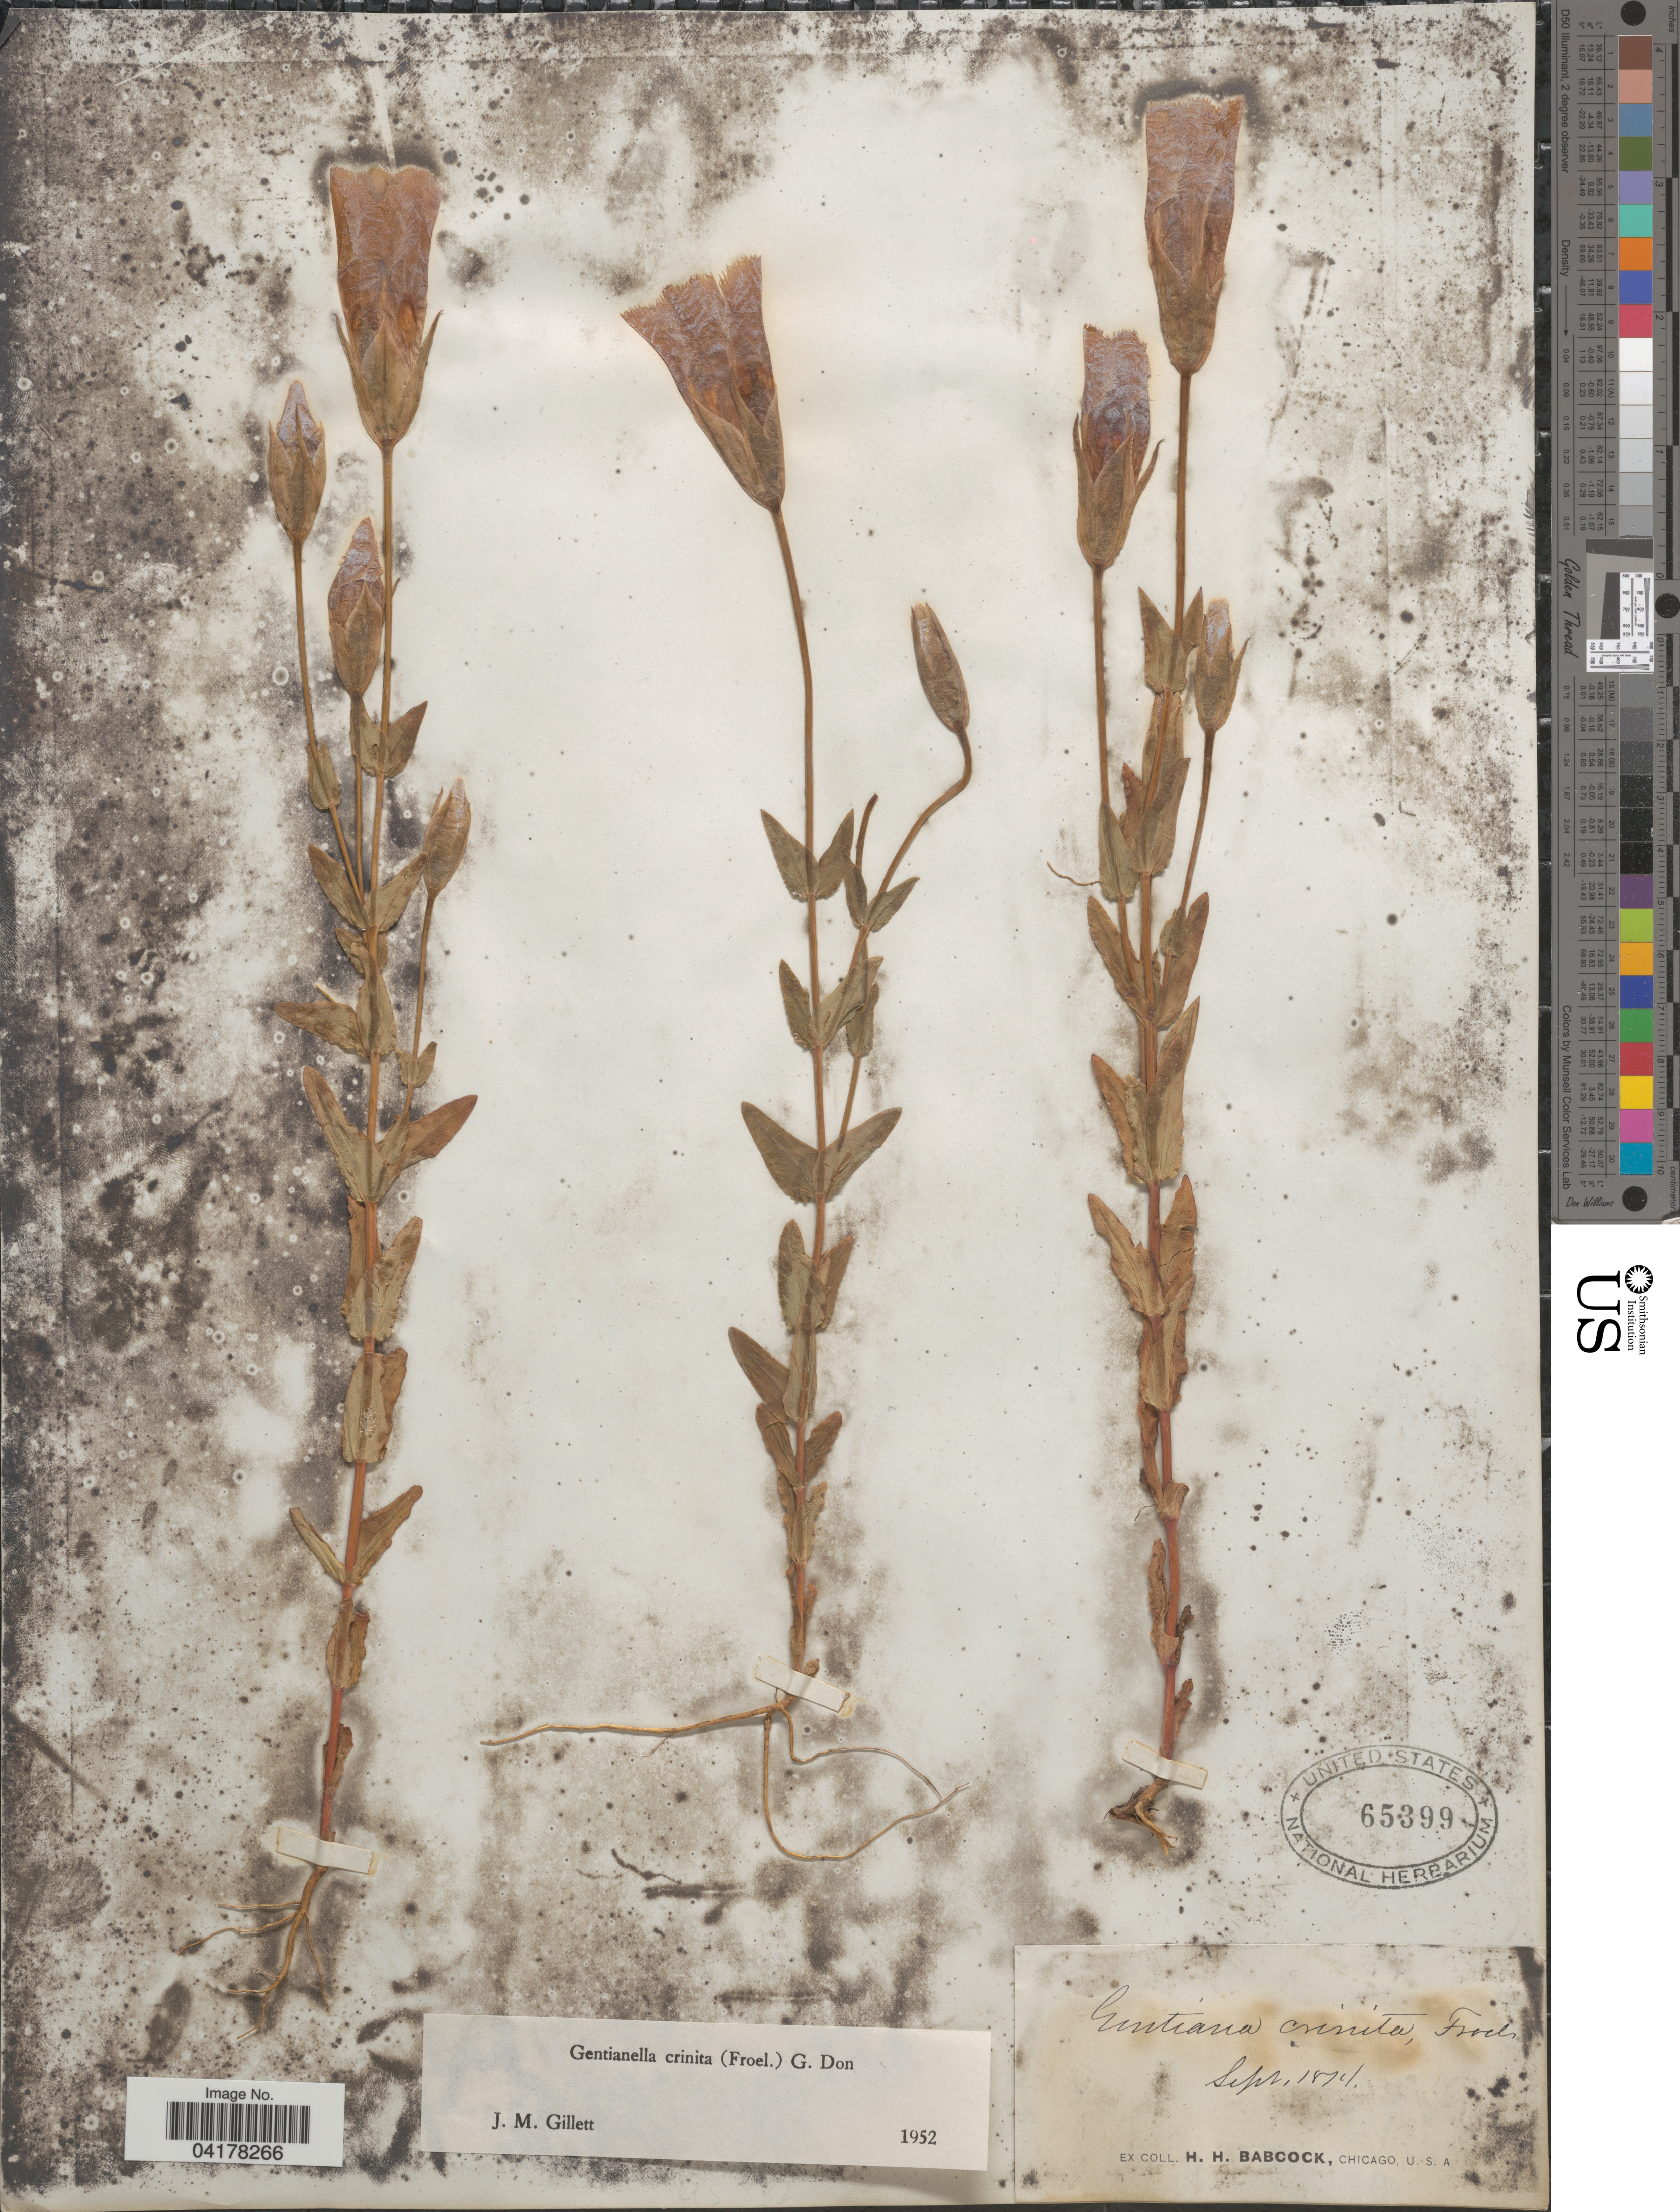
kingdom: Plantae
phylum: Tracheophyta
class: Magnoliopsida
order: Gentianales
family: Gentianaceae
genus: Gentianella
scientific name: Gentianella crinita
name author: (Froel.) G. Don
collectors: H. Babcock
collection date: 1874-09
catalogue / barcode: US 65399